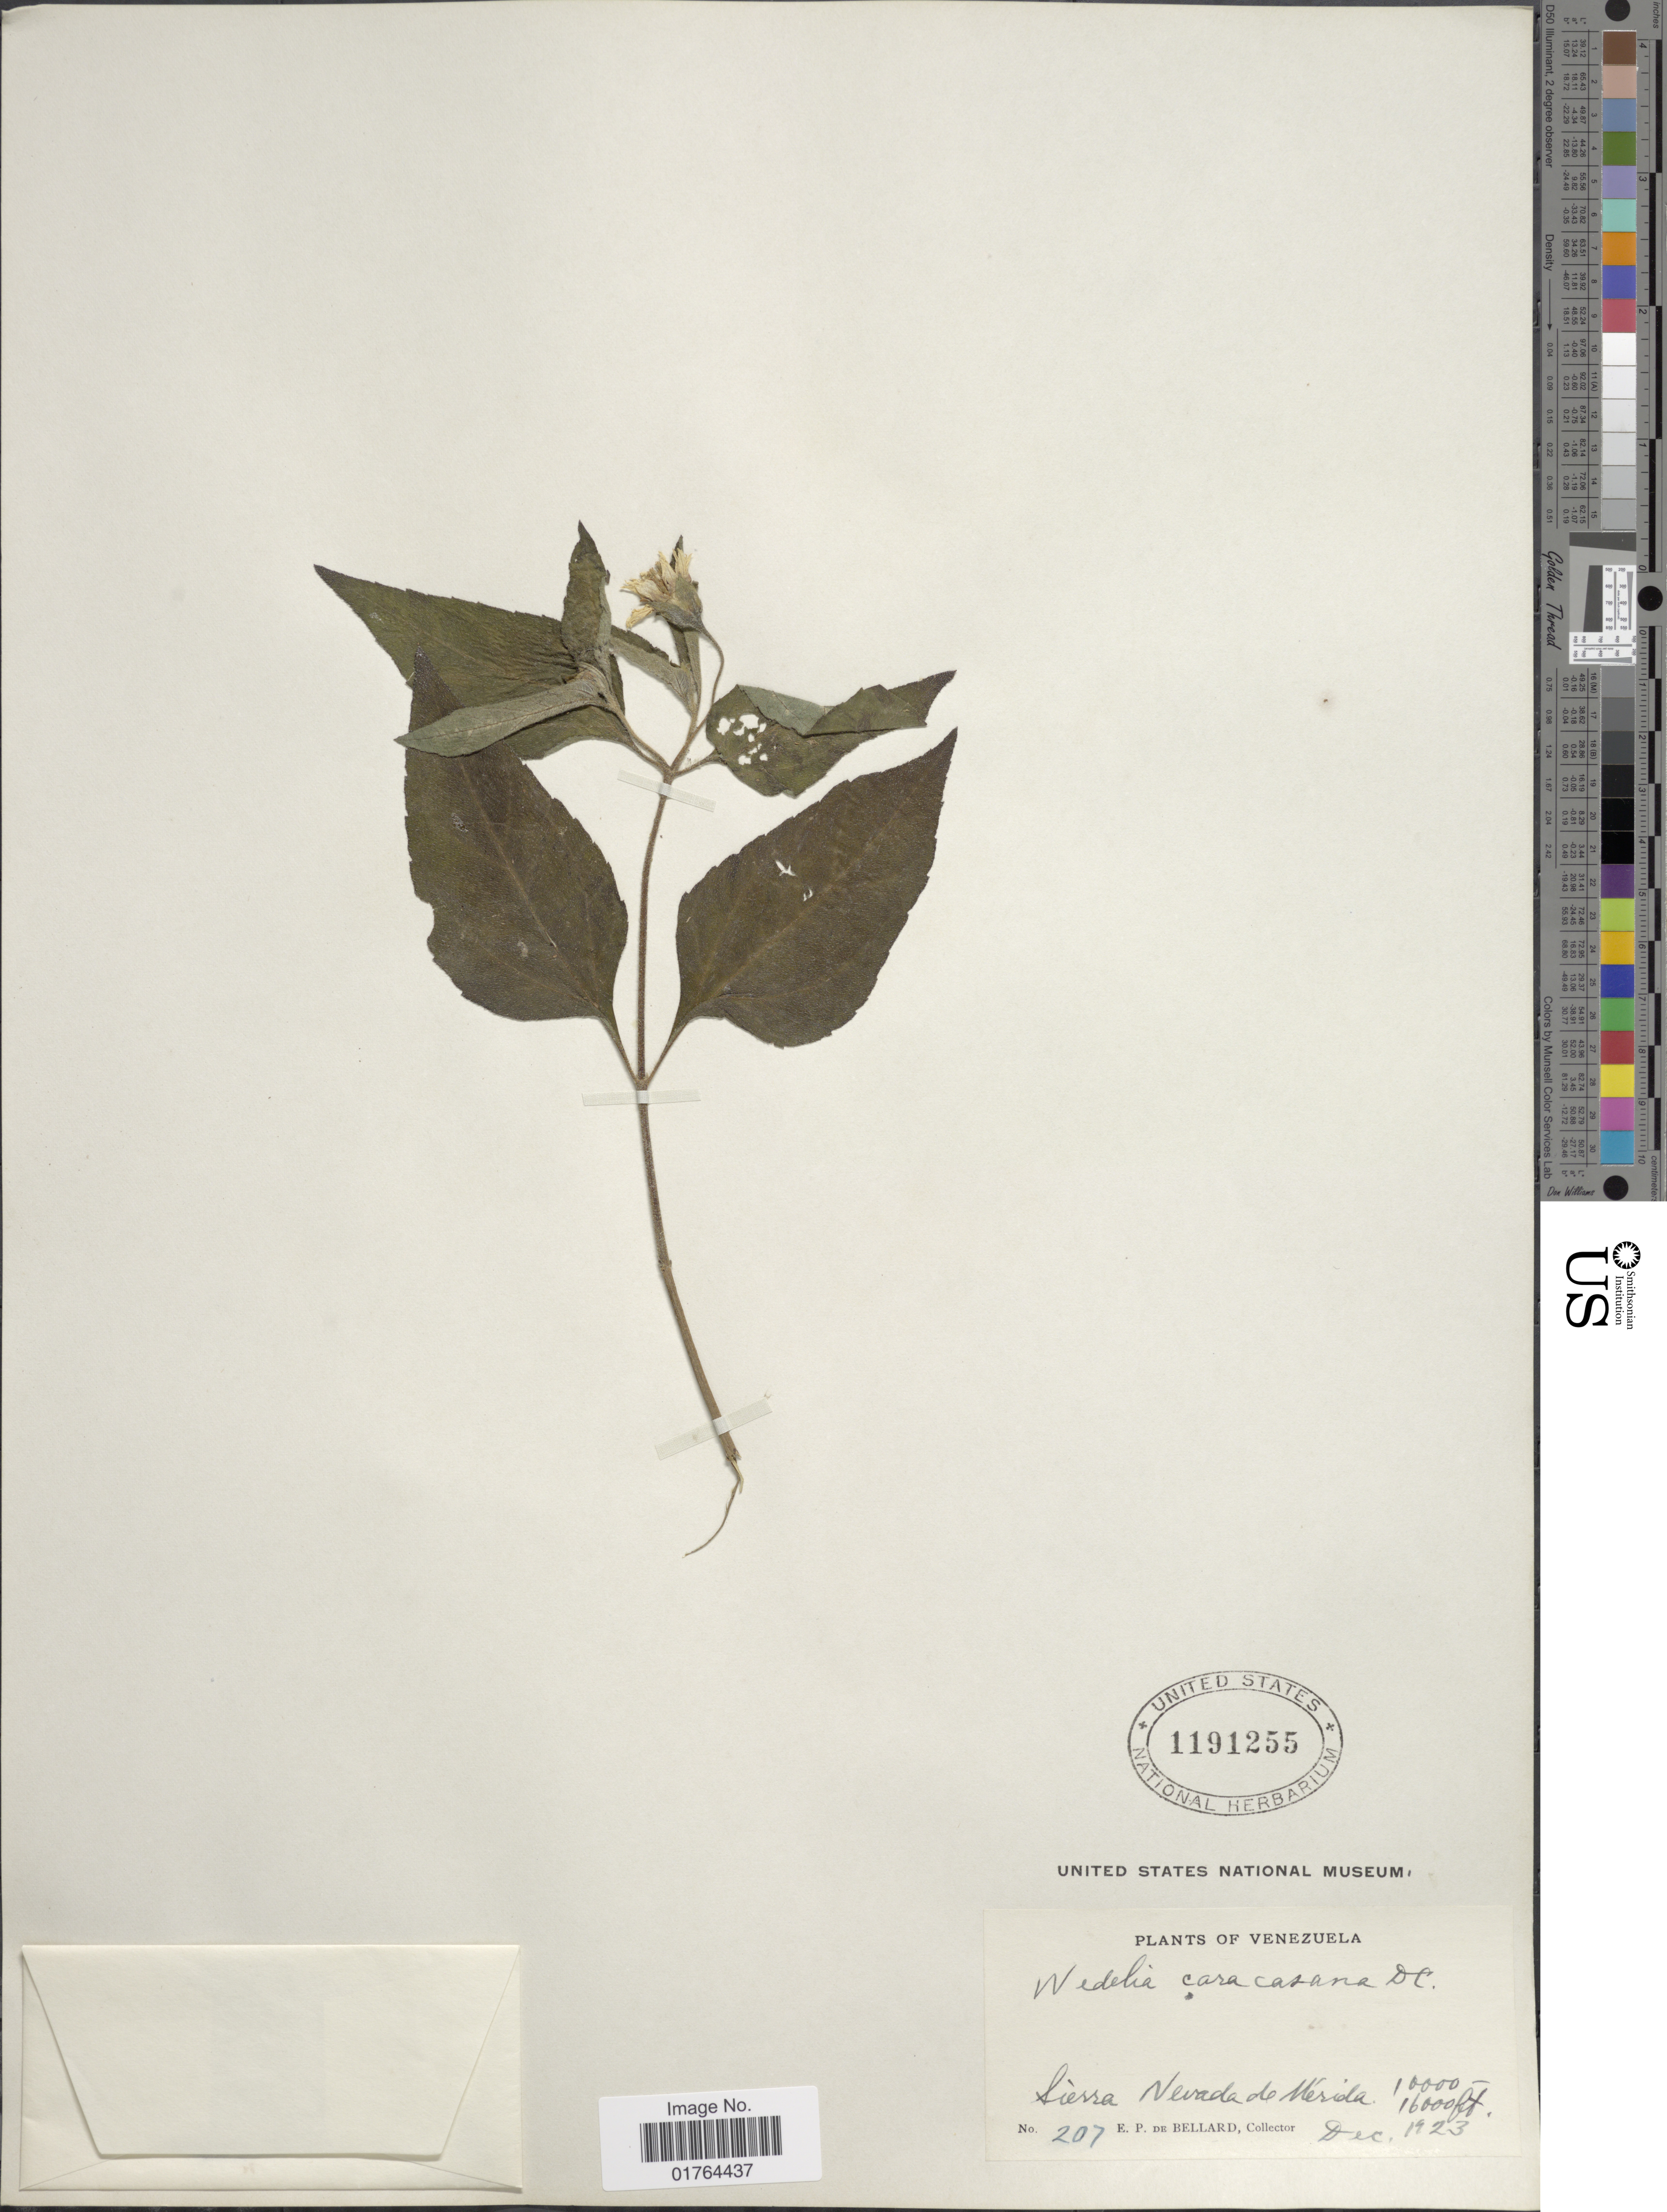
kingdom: Plantae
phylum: Tracheophyta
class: Magnoliopsida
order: Asterales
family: Asteraceae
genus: Wedelia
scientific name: Wedelia calycina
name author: Rich.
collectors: E. de Bellard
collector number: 207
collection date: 1923-12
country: Venezuela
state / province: Mérida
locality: Sierra Nevada de Merida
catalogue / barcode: US 1191255